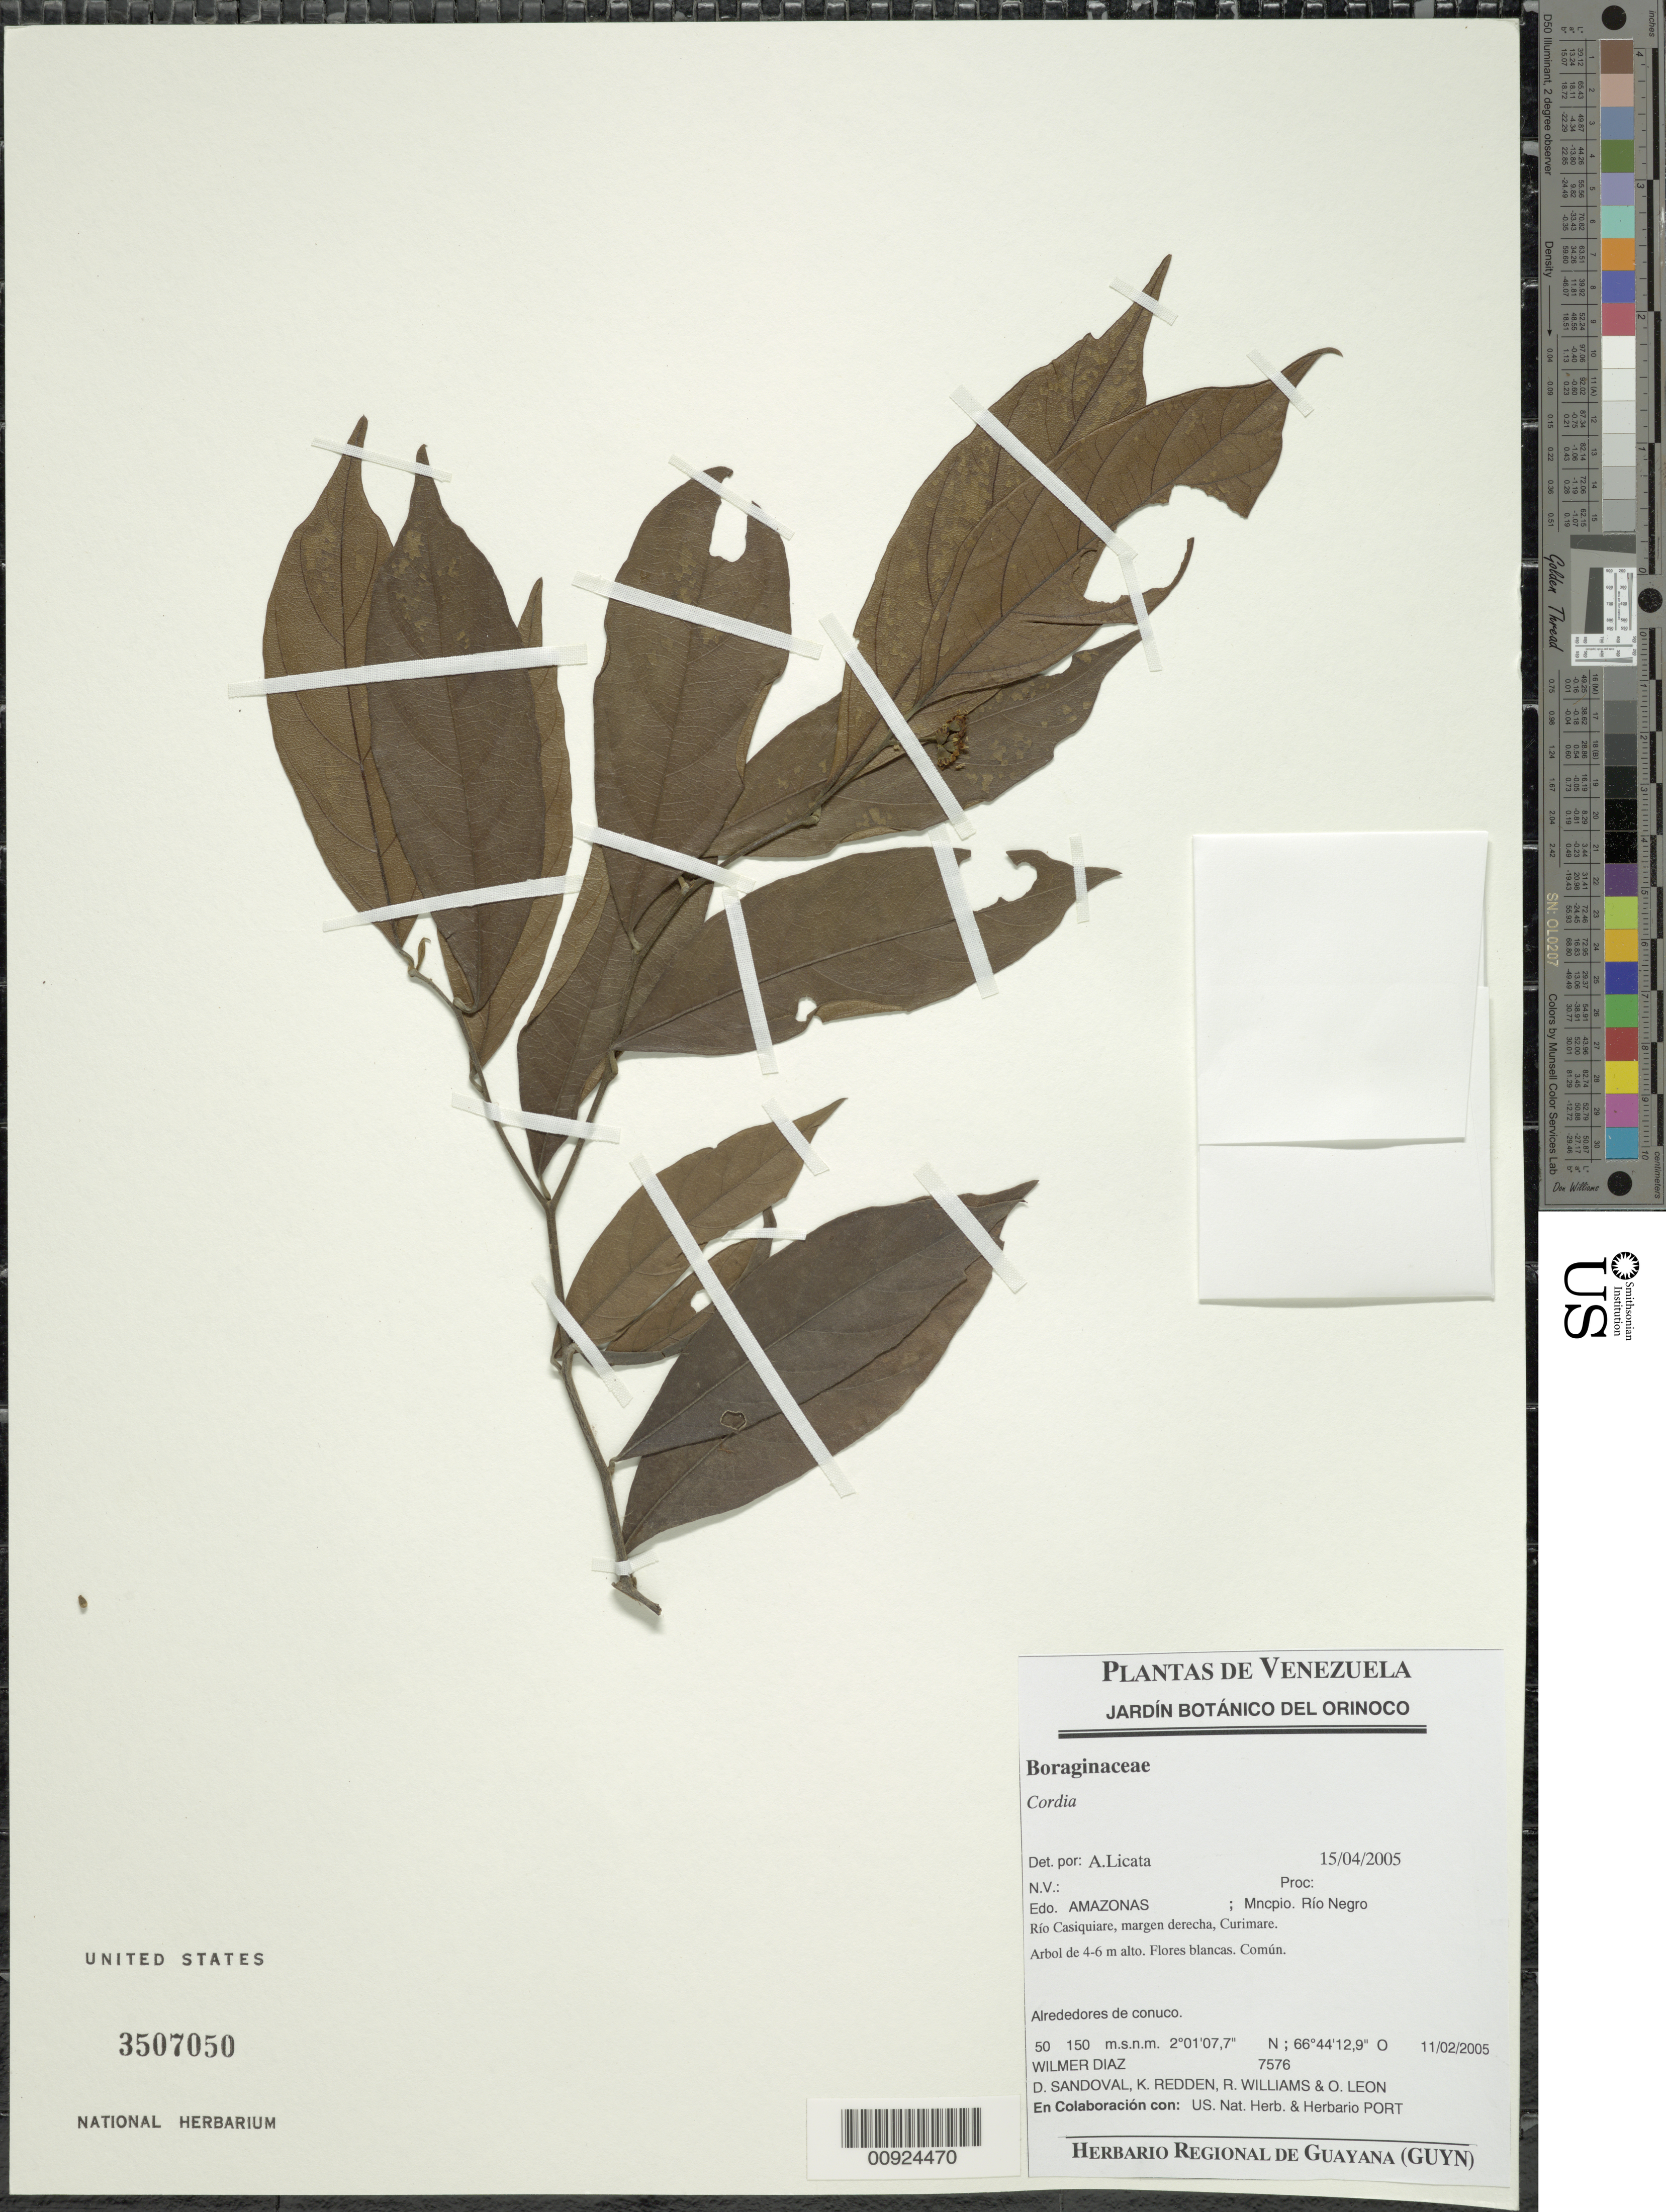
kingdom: Plantae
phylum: Tracheophyta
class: Magnoliopsida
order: Boraginales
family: Cordiaceae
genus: Cordia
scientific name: Cordia sp.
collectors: W. Díaz P., D. Sandoval, K. M. Redden, R. Williams & O. León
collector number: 7576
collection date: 2005-02-11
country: Venezuela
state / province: Amazonas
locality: Mncpio Río Negro, Río Casiquiare, margen derecha, Curimare.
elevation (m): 50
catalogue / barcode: US 3507050